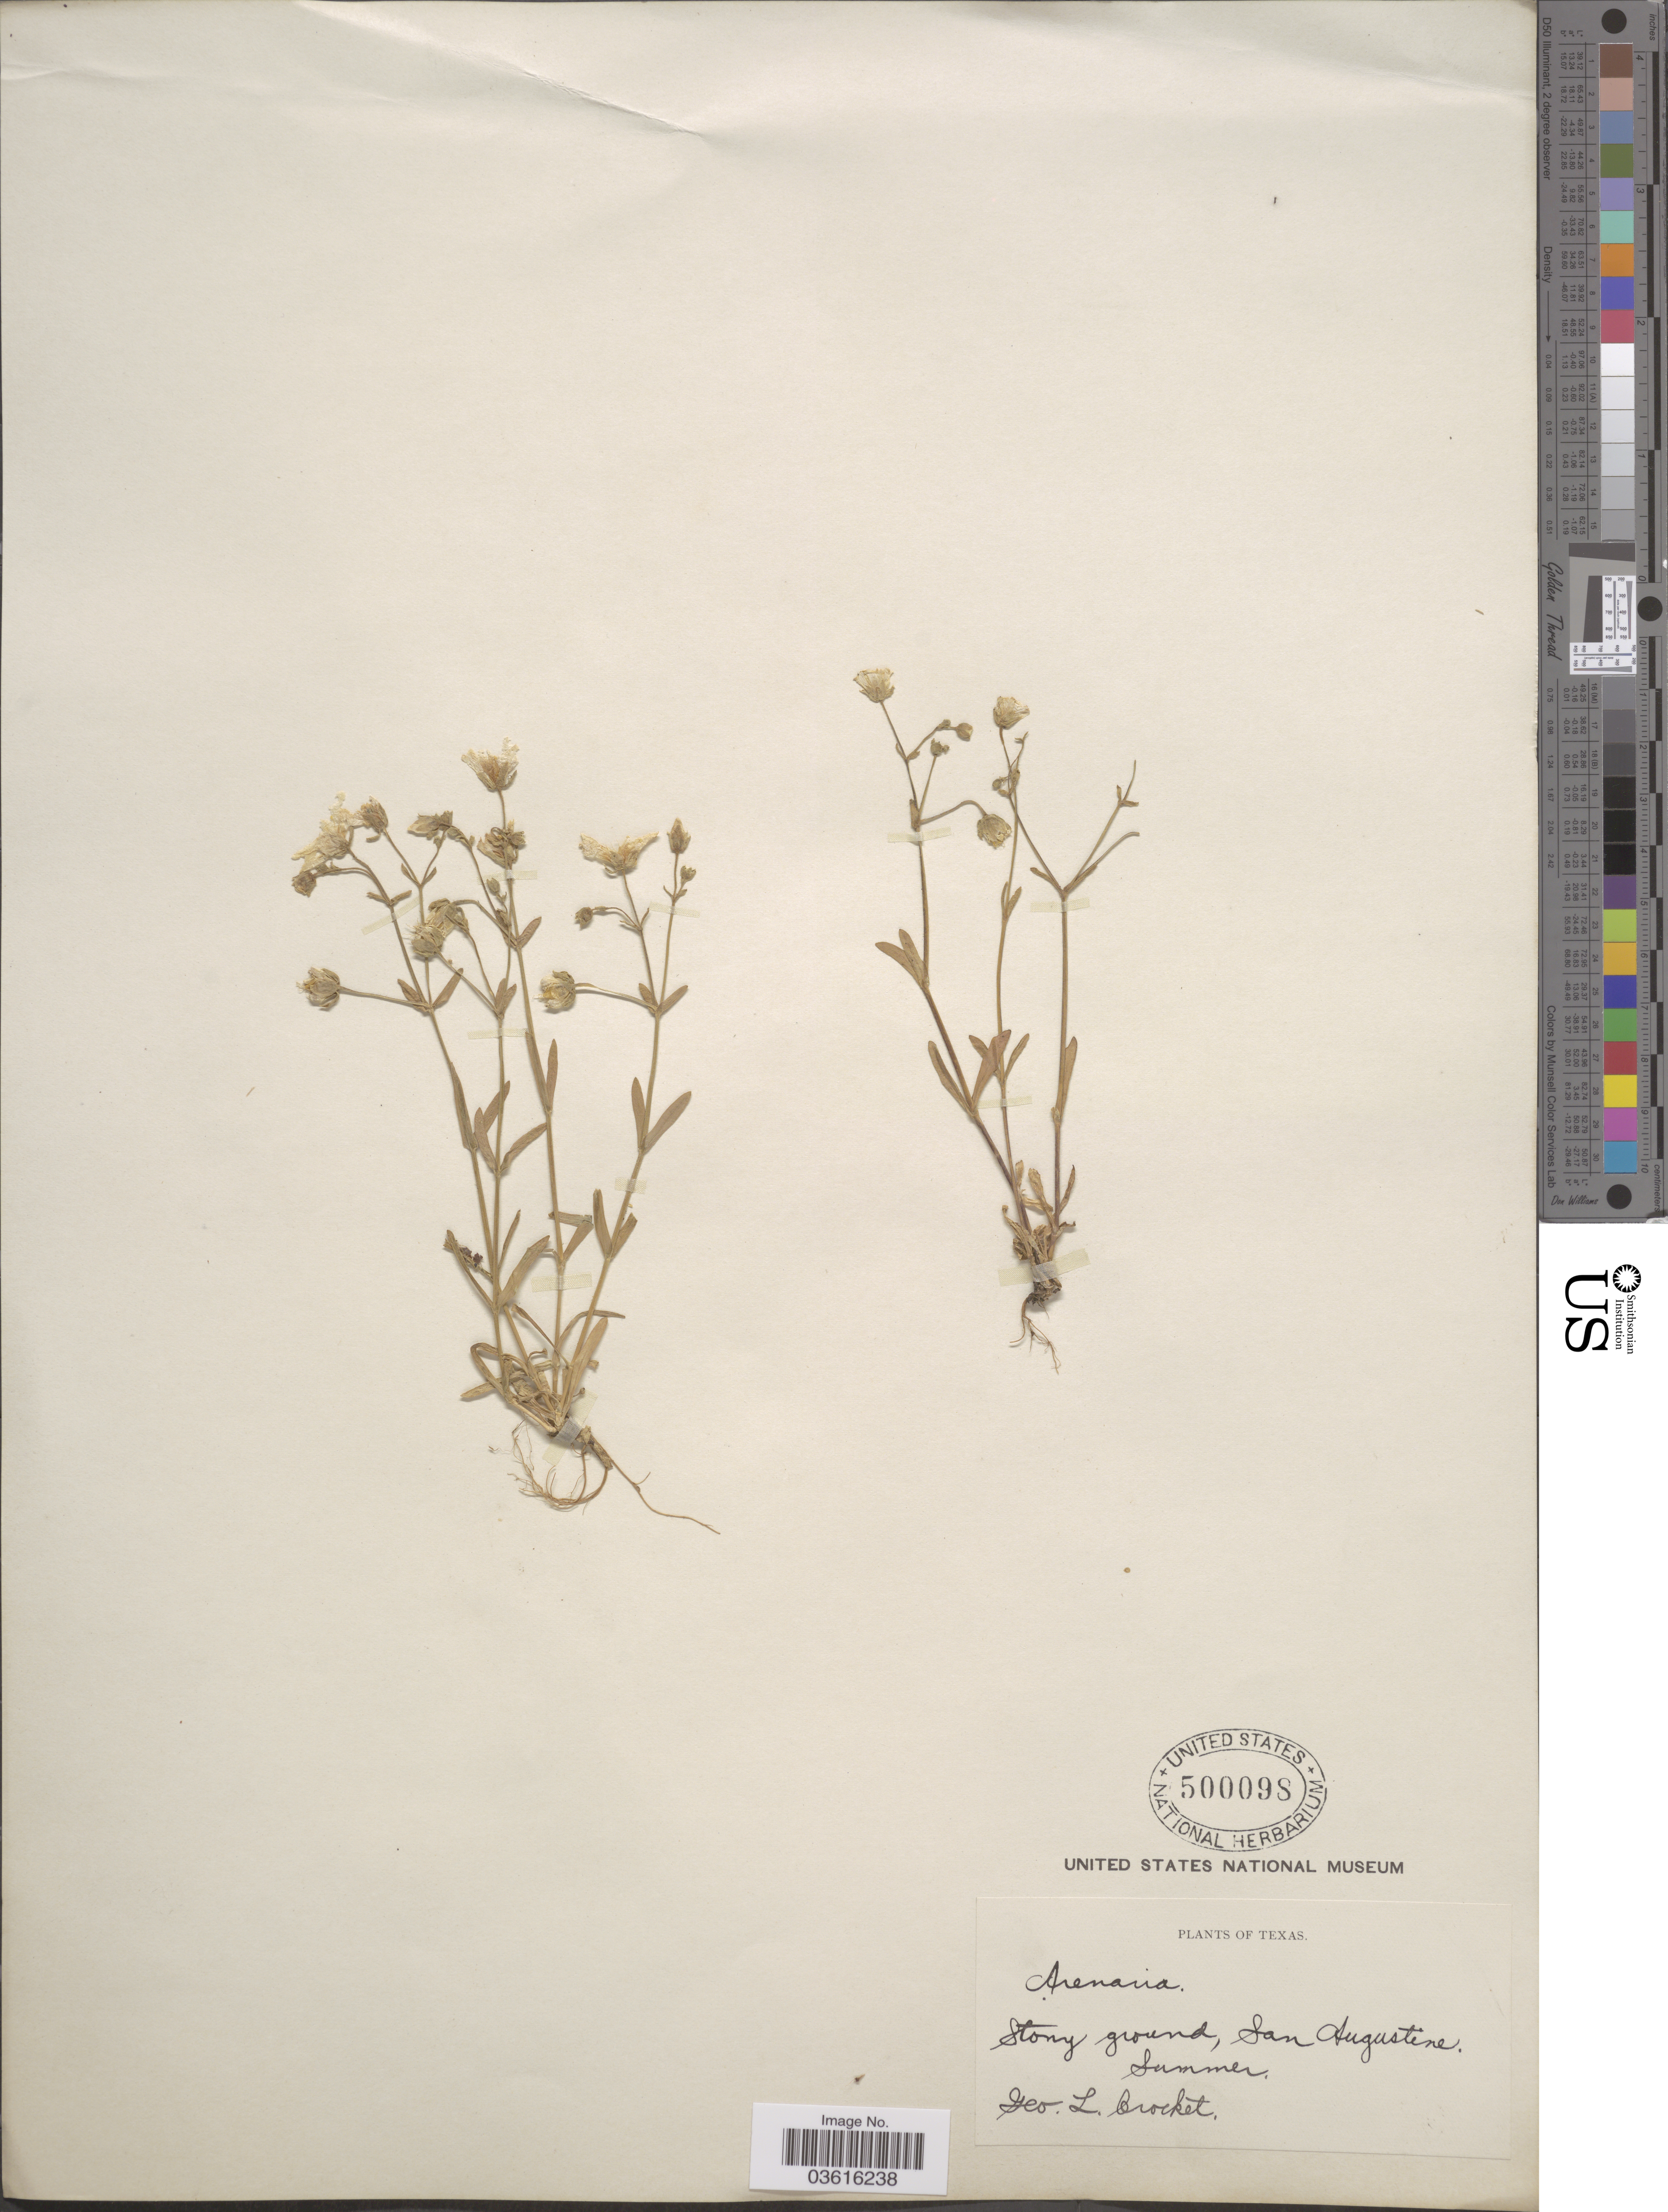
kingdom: Plantae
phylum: Tracheophyta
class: Magnoliopsida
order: Caryophyllales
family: Caryophyllaceae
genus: Minuartia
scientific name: Minuartia nuttallii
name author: (Pax) Briq.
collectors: G. Crocket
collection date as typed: Summer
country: United States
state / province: Texas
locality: San Augustine.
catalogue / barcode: US 500098